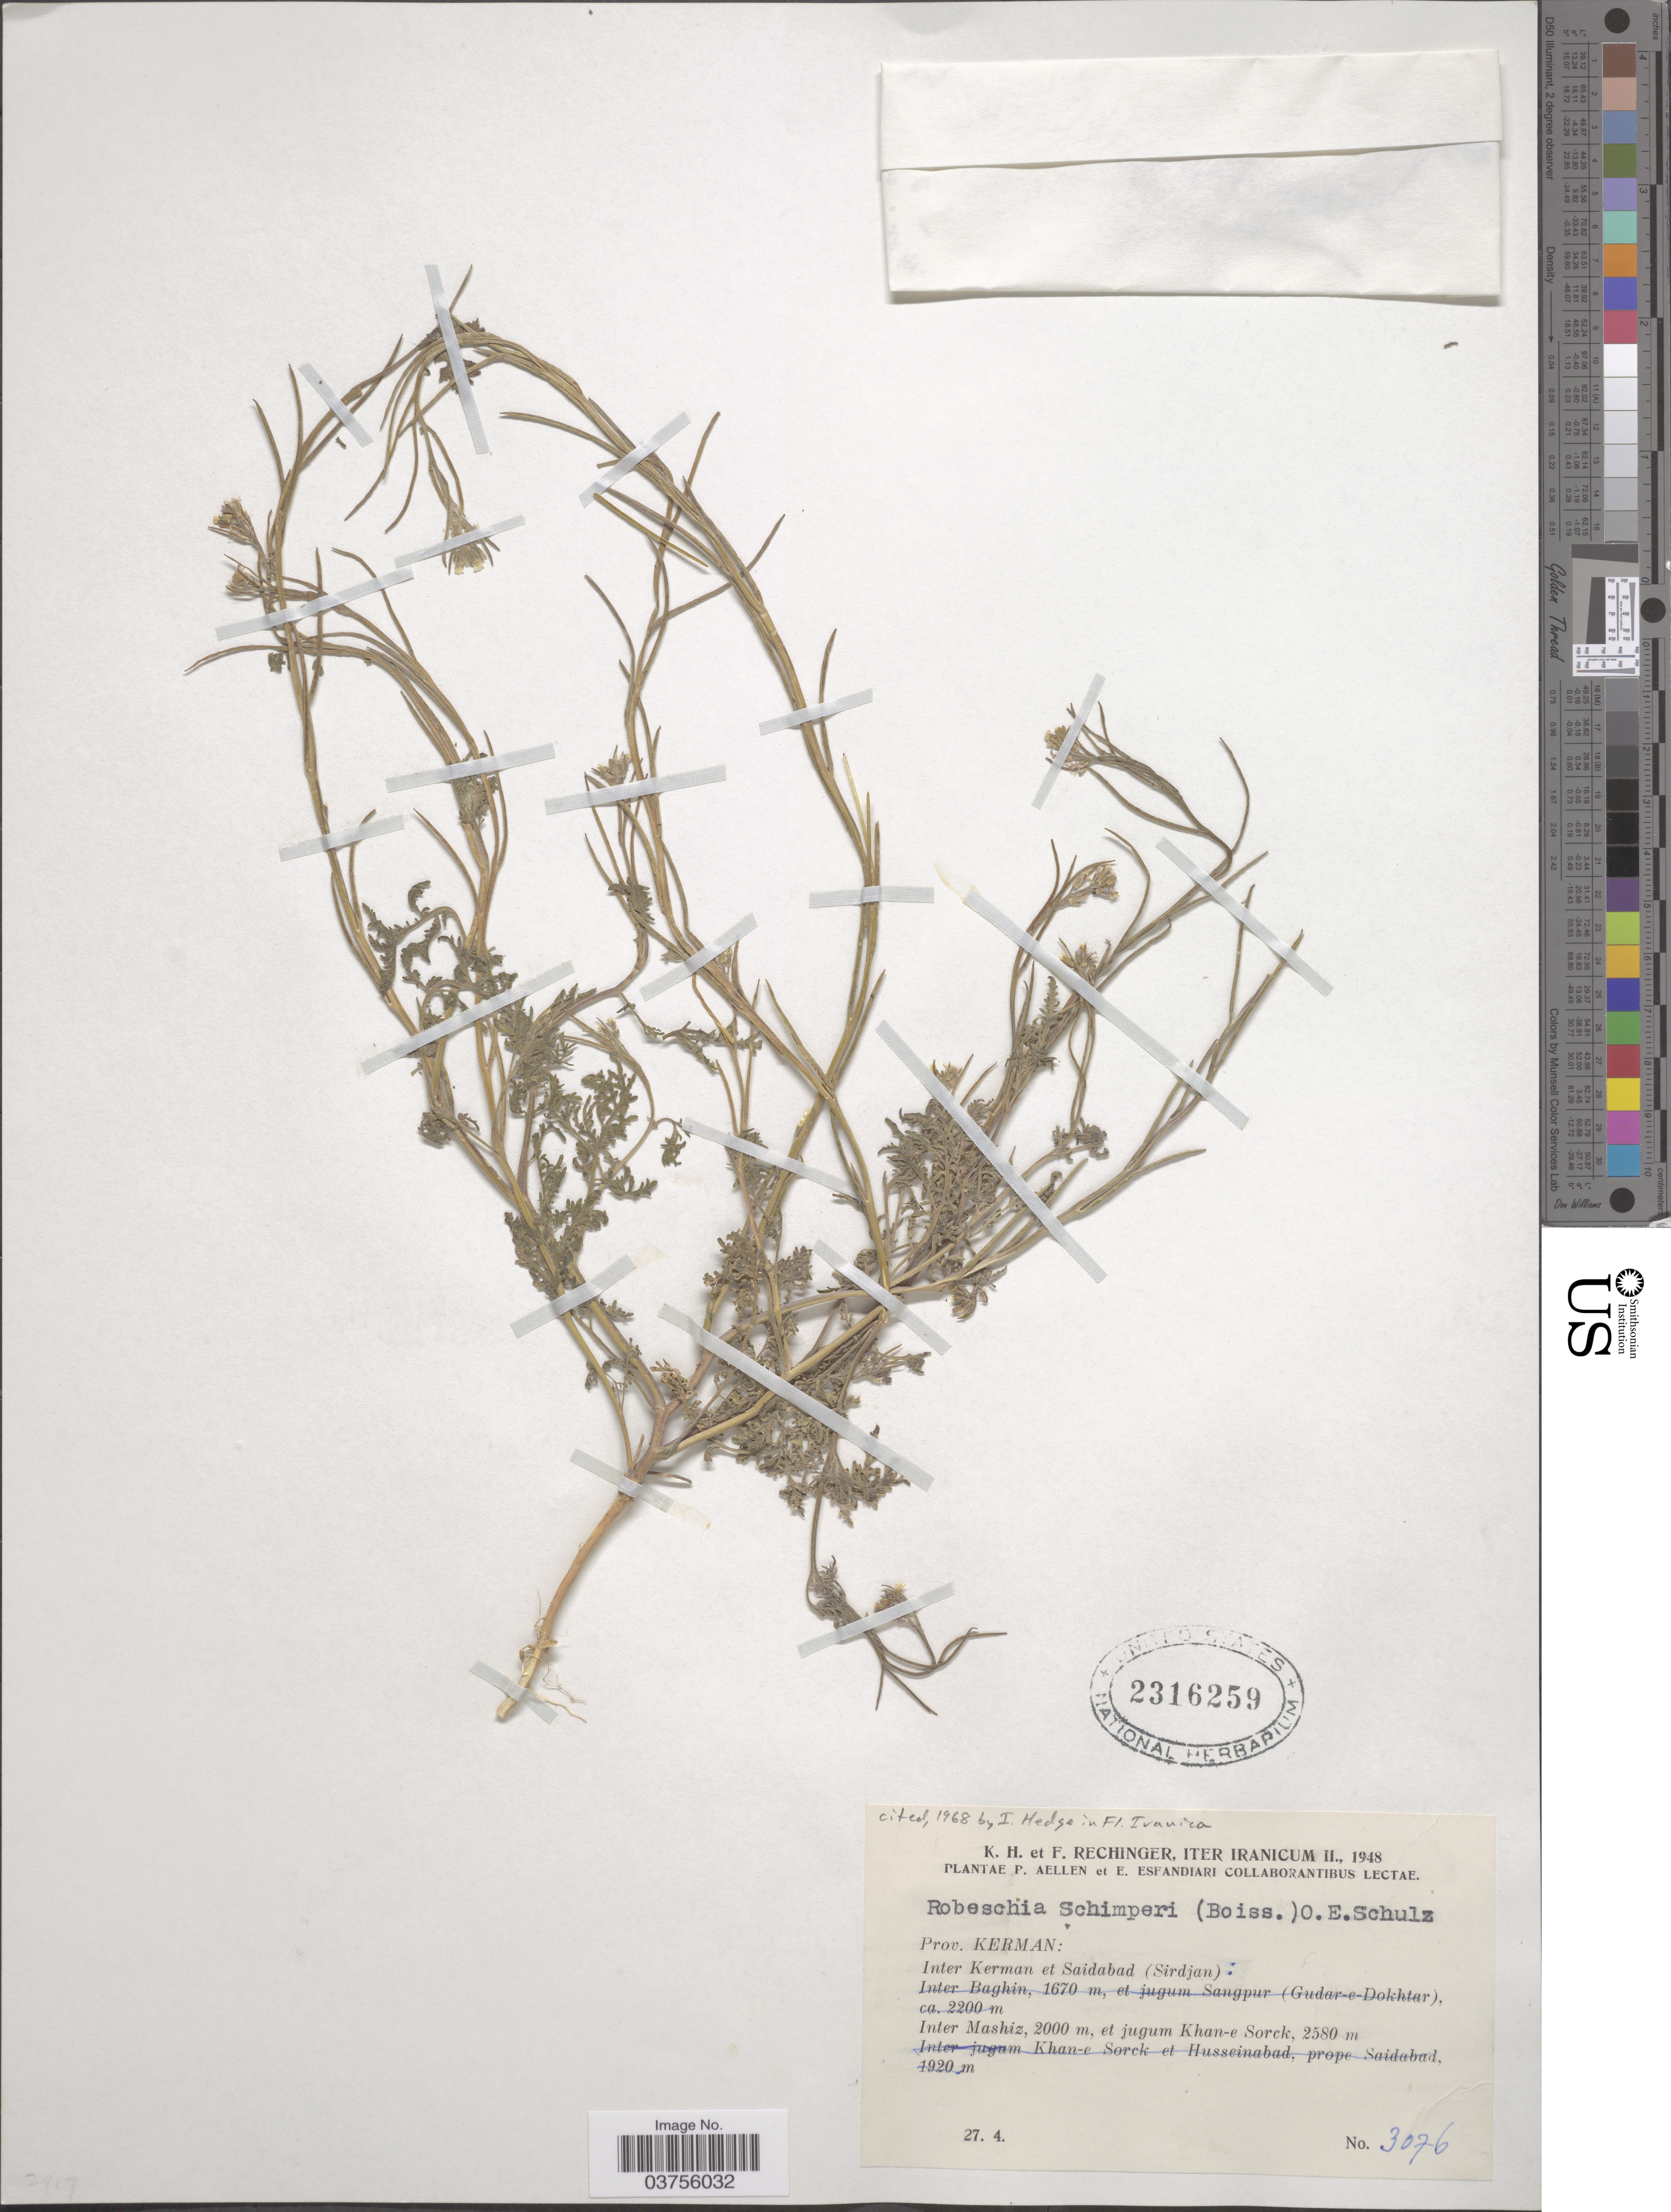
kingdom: Plantae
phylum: Tracheophyta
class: Magnoliopsida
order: Brassicales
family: Brassicaceae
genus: Robeschia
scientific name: Robeschia schimperi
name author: (Boiss.) O.E. Schulz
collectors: K. H. Rechinger, F. Rechinger, P. Aellen & E. Esfandiari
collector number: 3076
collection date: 1948-04-27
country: Iran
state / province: Kerman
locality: Inter Kerman et Saidabad (Sirdjan): Inter Mashiz, et jugum Khan-e Sorck.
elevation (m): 2000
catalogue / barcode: US 2316259